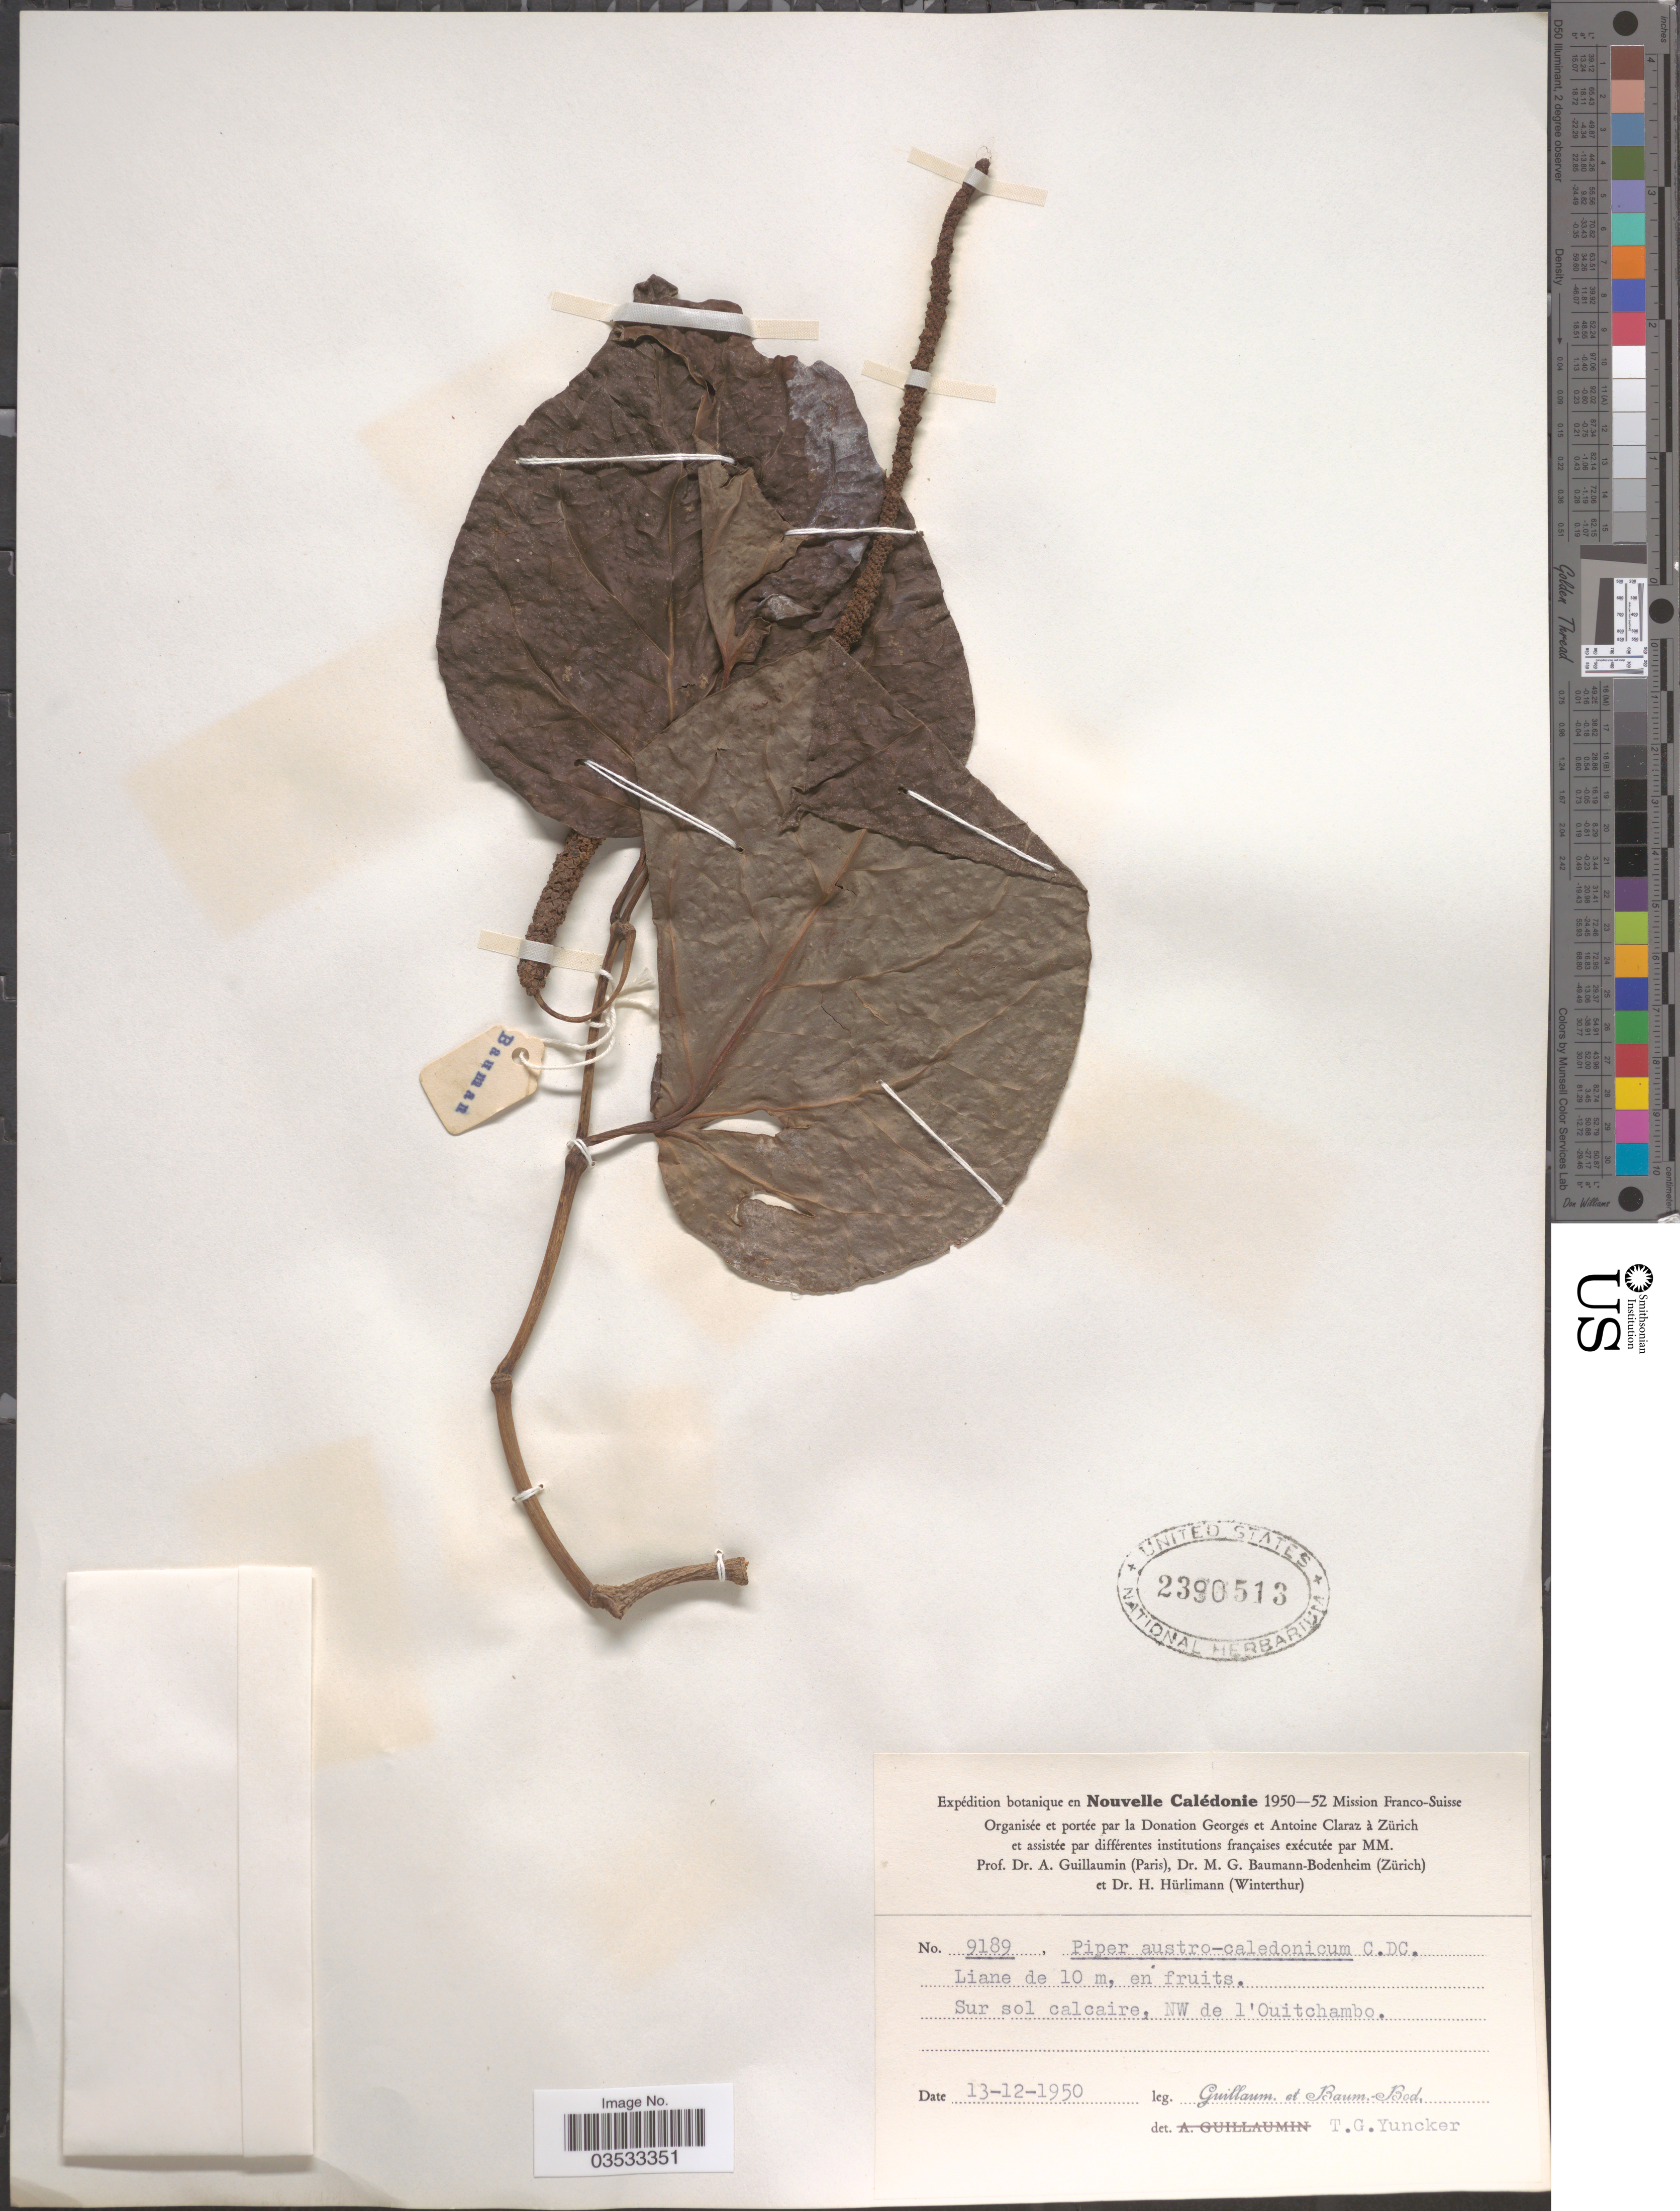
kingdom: Plantae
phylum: Tracheophyta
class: Magnoliopsida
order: Piperales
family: Piperaceae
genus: Piper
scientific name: Piper austrocaledonicum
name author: C. DC.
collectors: A. Guillaumin & M. G. Baumann-Bodenheim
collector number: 9189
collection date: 1950-12-13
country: New Caledonia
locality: Nouvelle Calédonie. Sur sol calcairo, NW de l'Ouitchambo.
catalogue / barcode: US 2390513